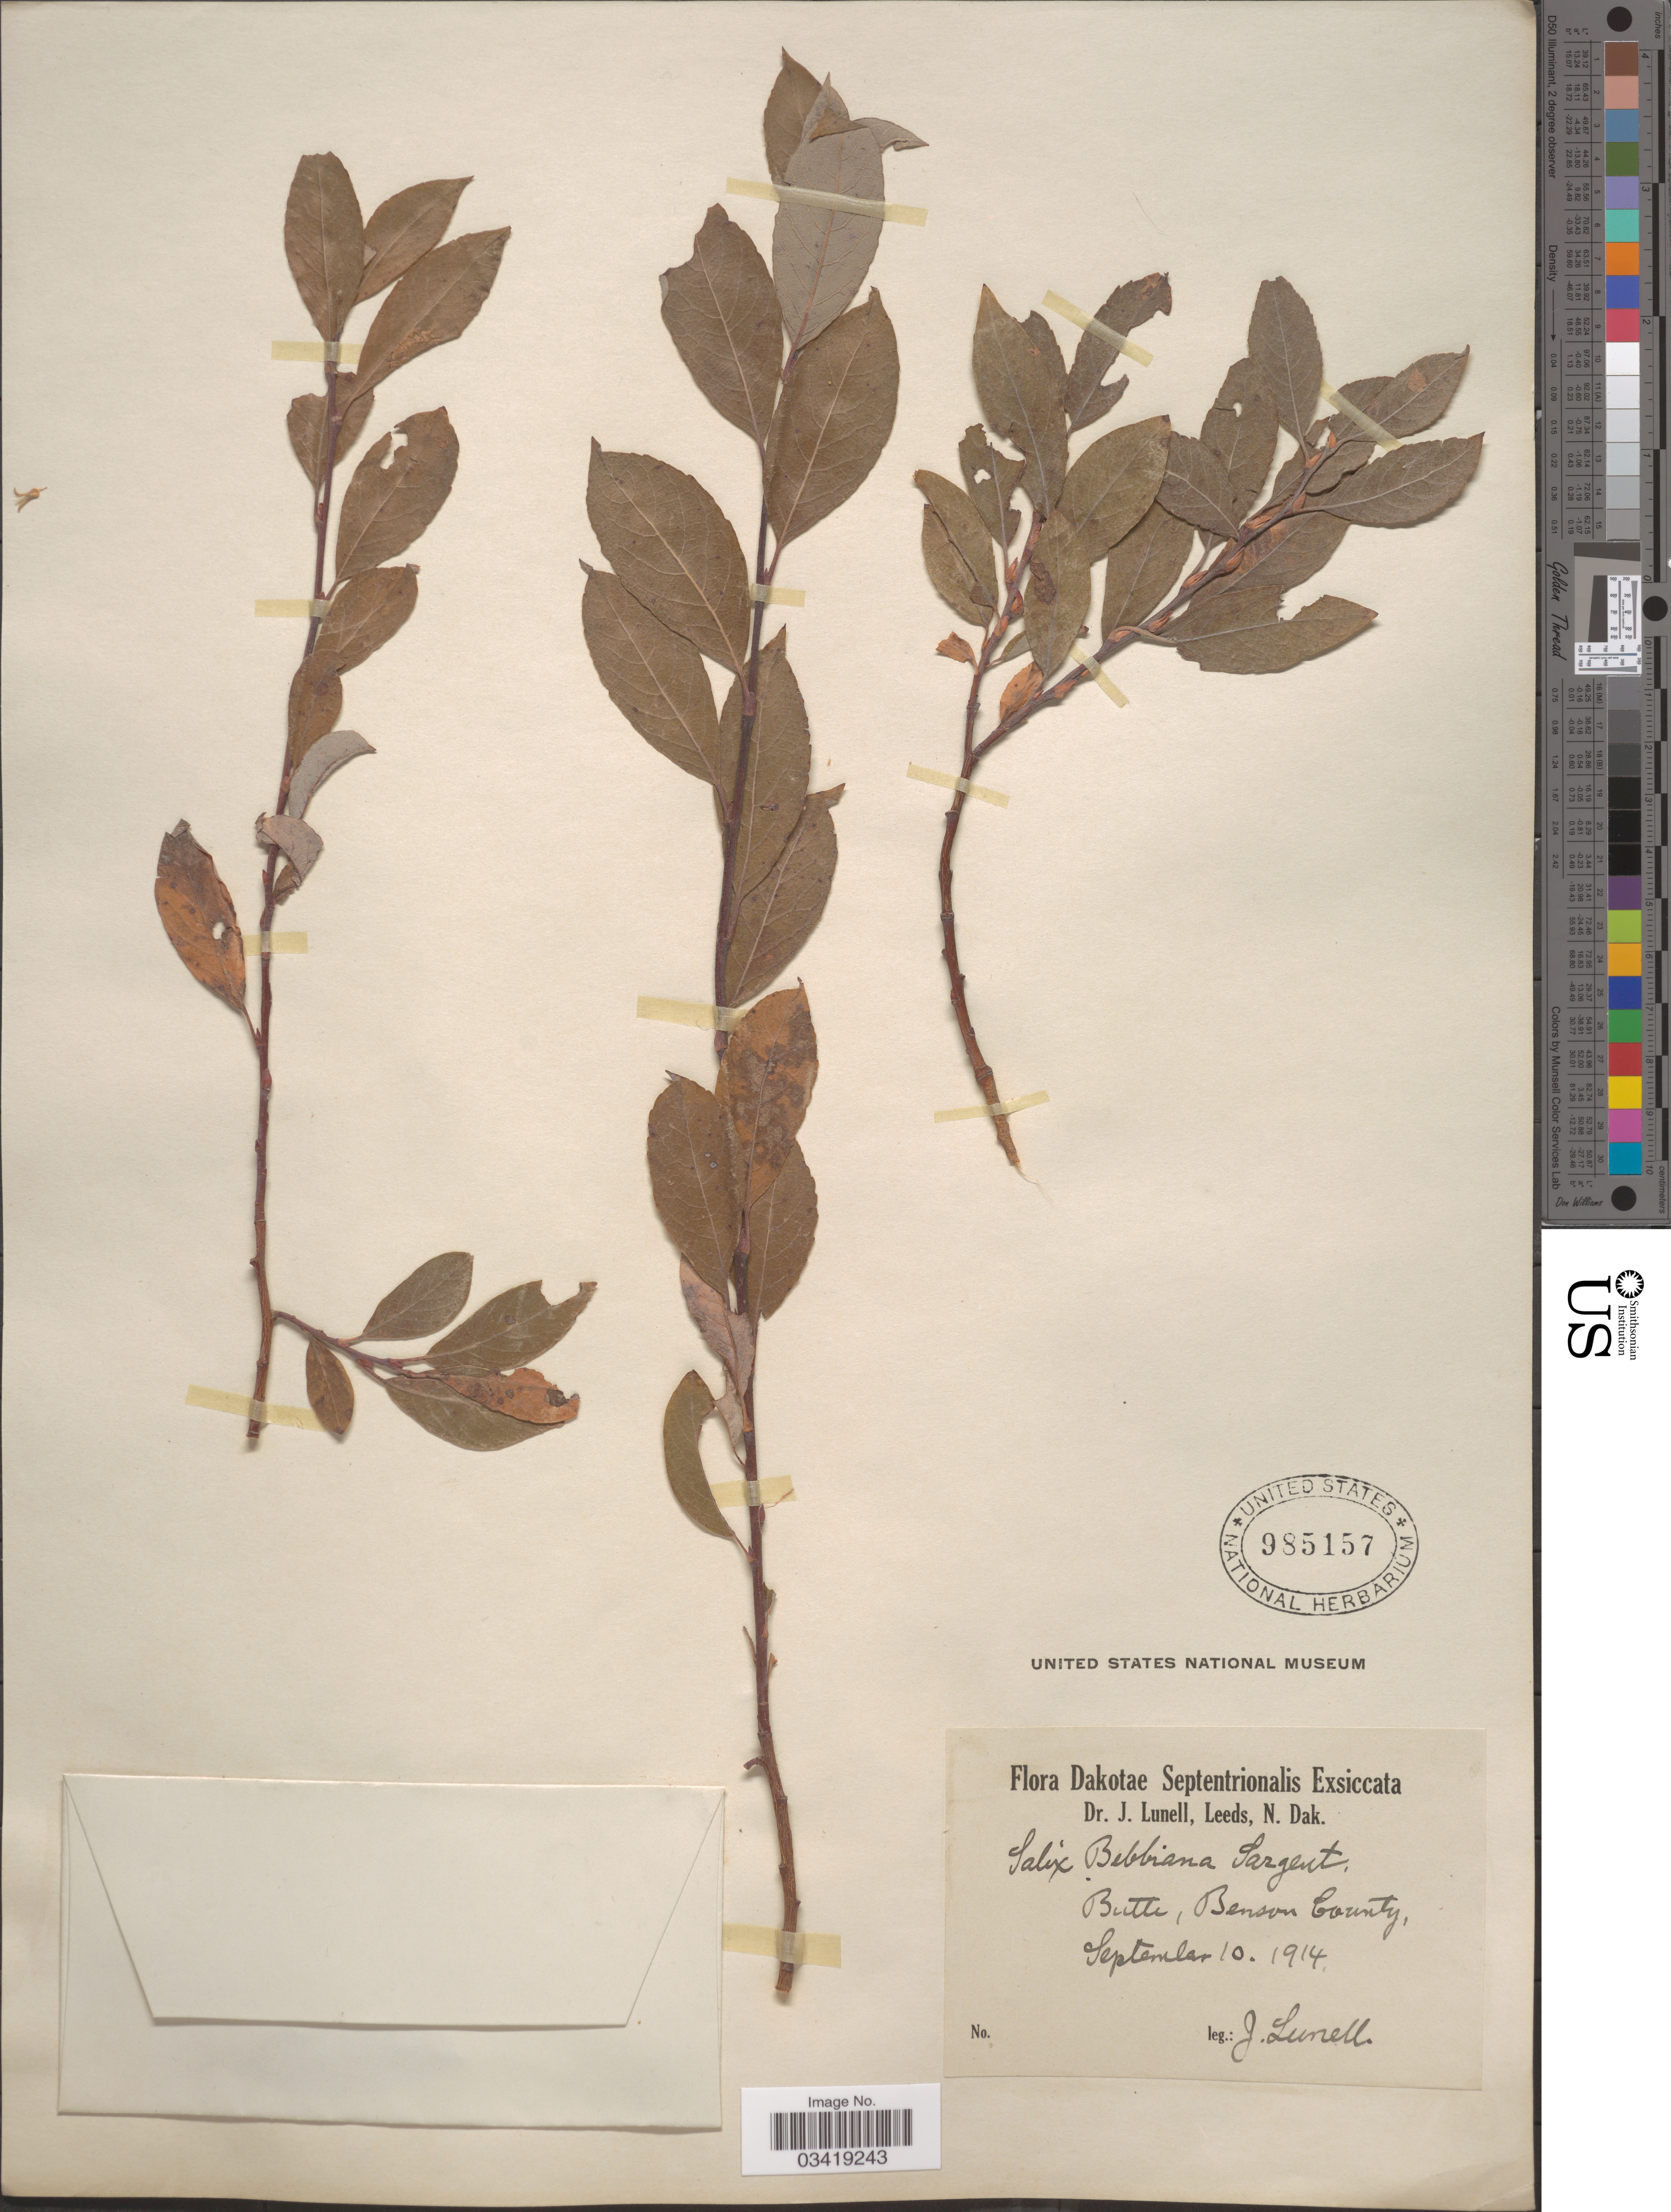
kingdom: Plantae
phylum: Tracheophyta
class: Magnoliopsida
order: Malpighiales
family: Salicaceae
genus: Salix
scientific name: Salix bebbiana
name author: Sarg.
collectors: J. Lunell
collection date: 1914-09-10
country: United States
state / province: North Dakota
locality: Dakotae Septentrionalis. Butte, Benson County.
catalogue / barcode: US 985157